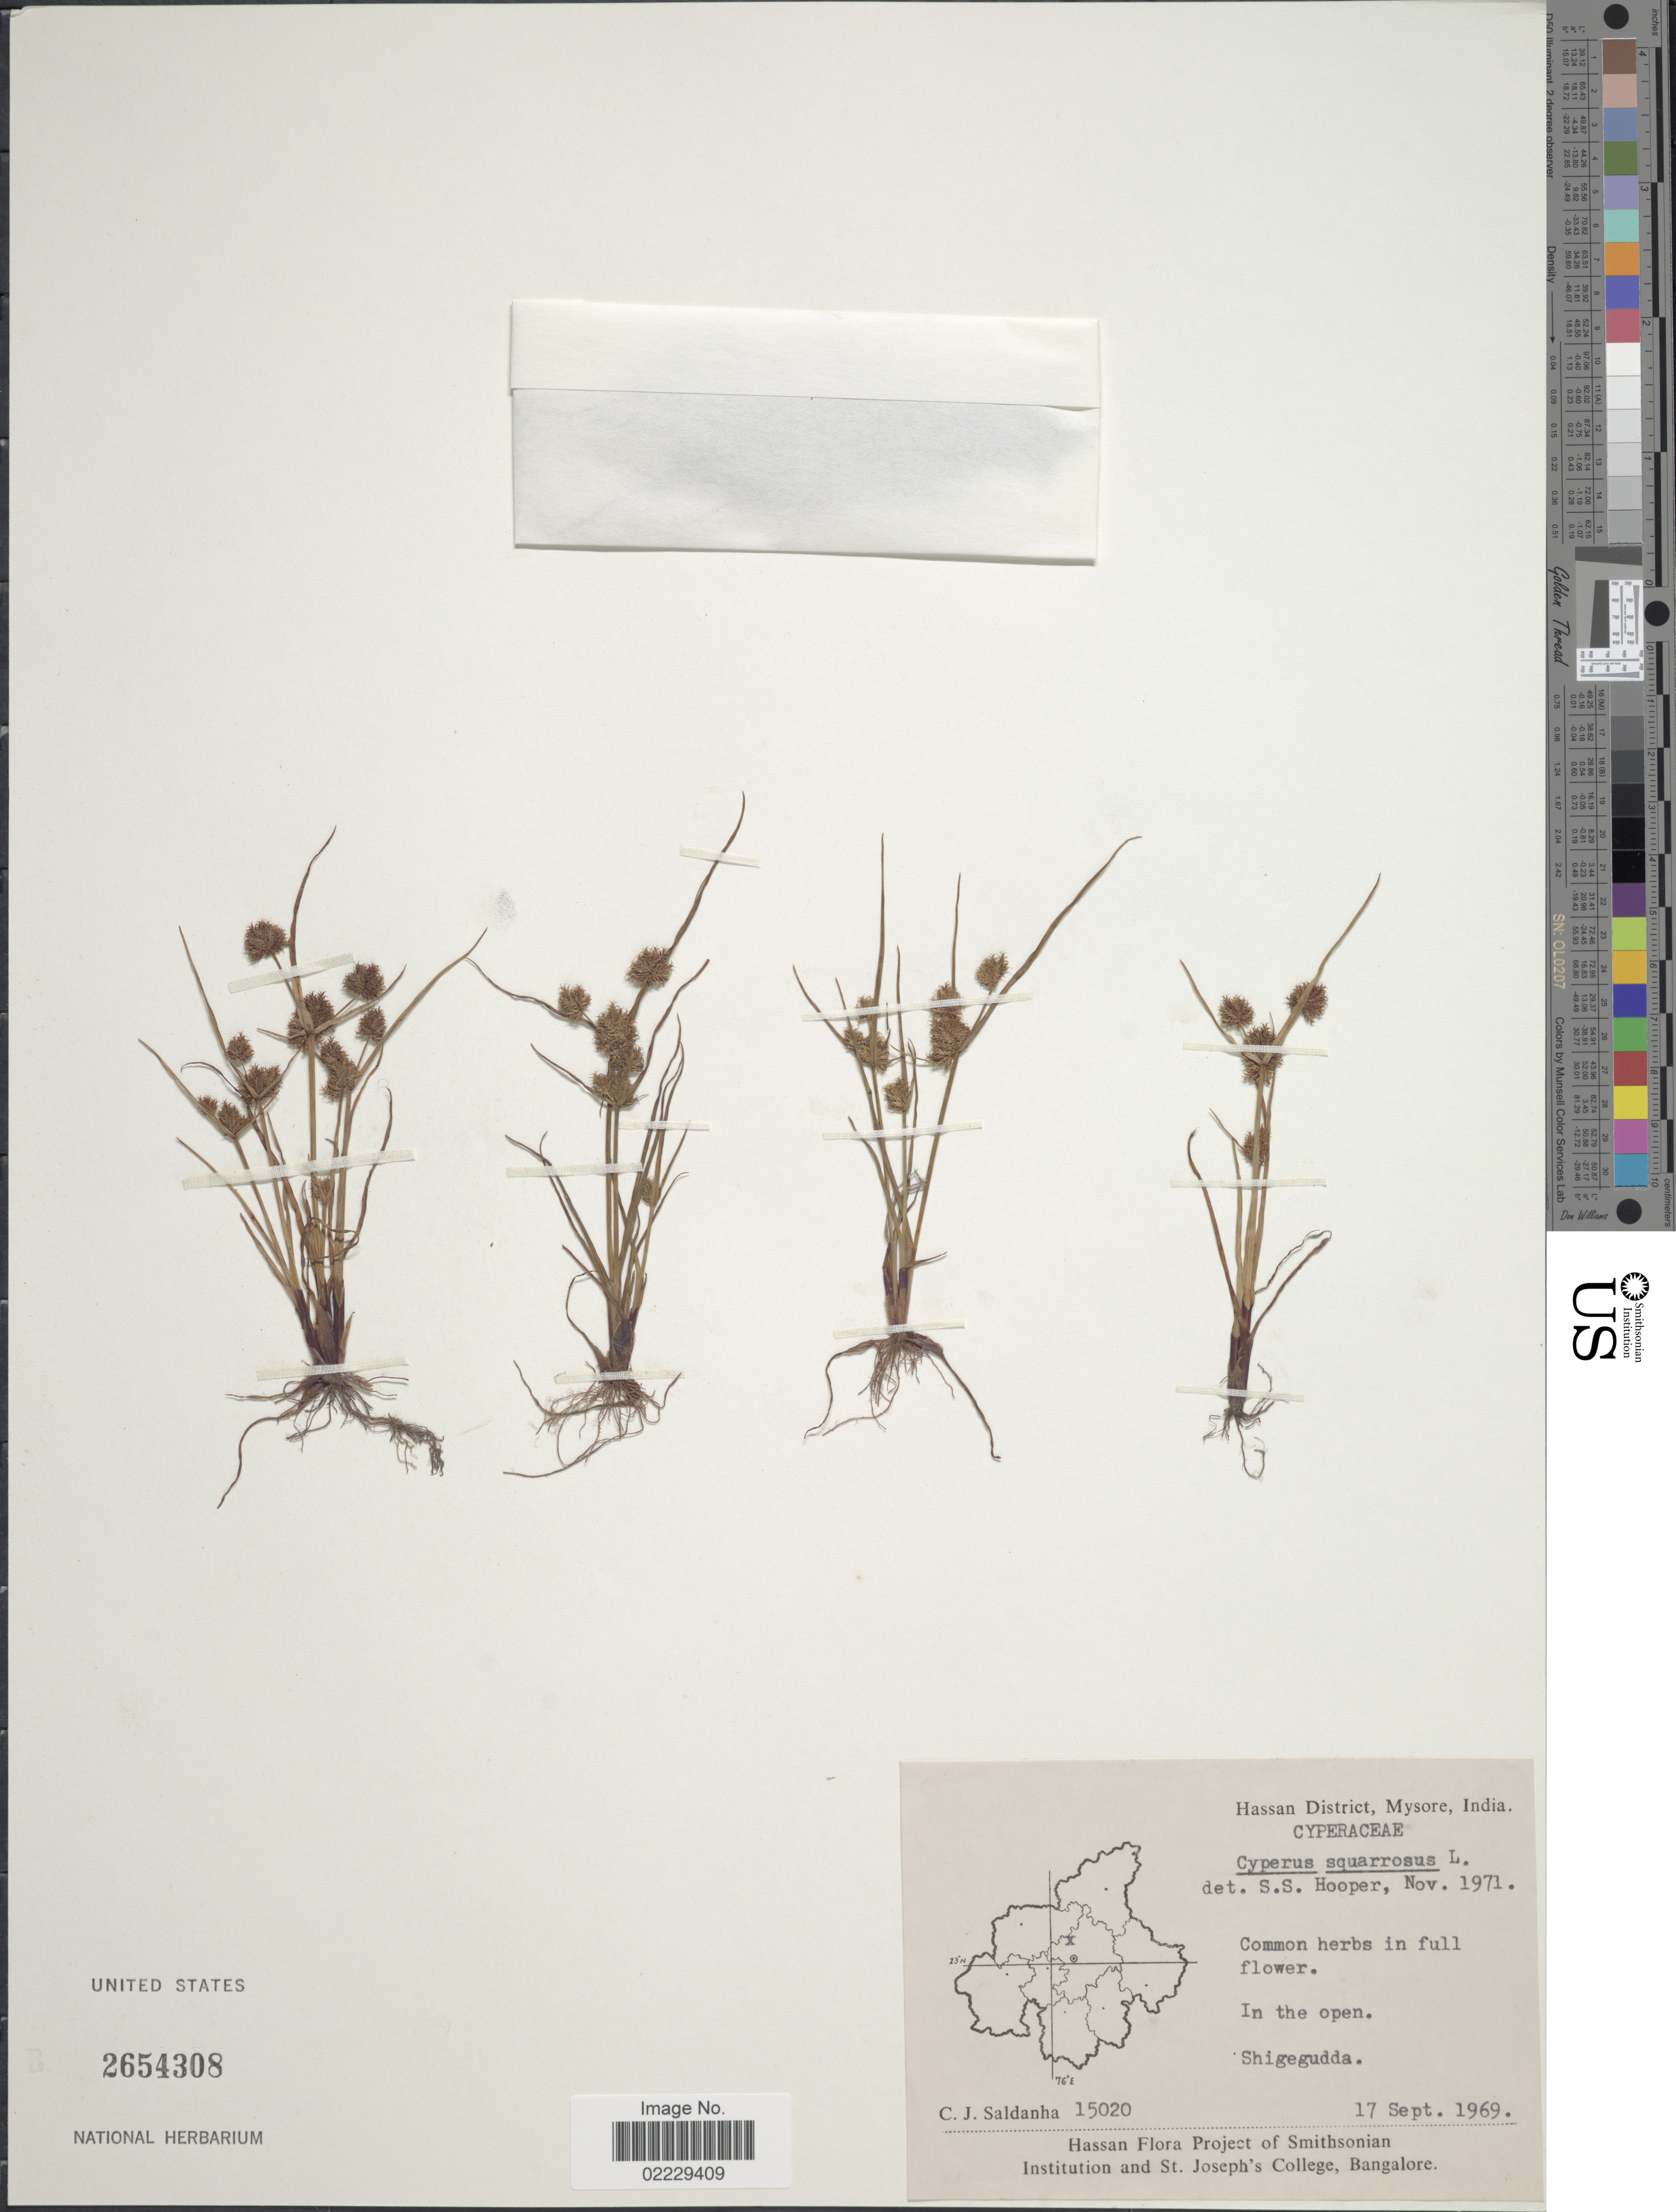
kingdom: Plantae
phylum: Tracheophyta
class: Liliopsida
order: Poales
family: Cyperaceae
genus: Cyperus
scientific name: Cyperus squarrosus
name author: L.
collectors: C. J. Saldanha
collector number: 15020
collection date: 1969-09-17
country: India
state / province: Karnataka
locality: Hassan District, Mysore, Shigegudda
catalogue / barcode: US 2654308